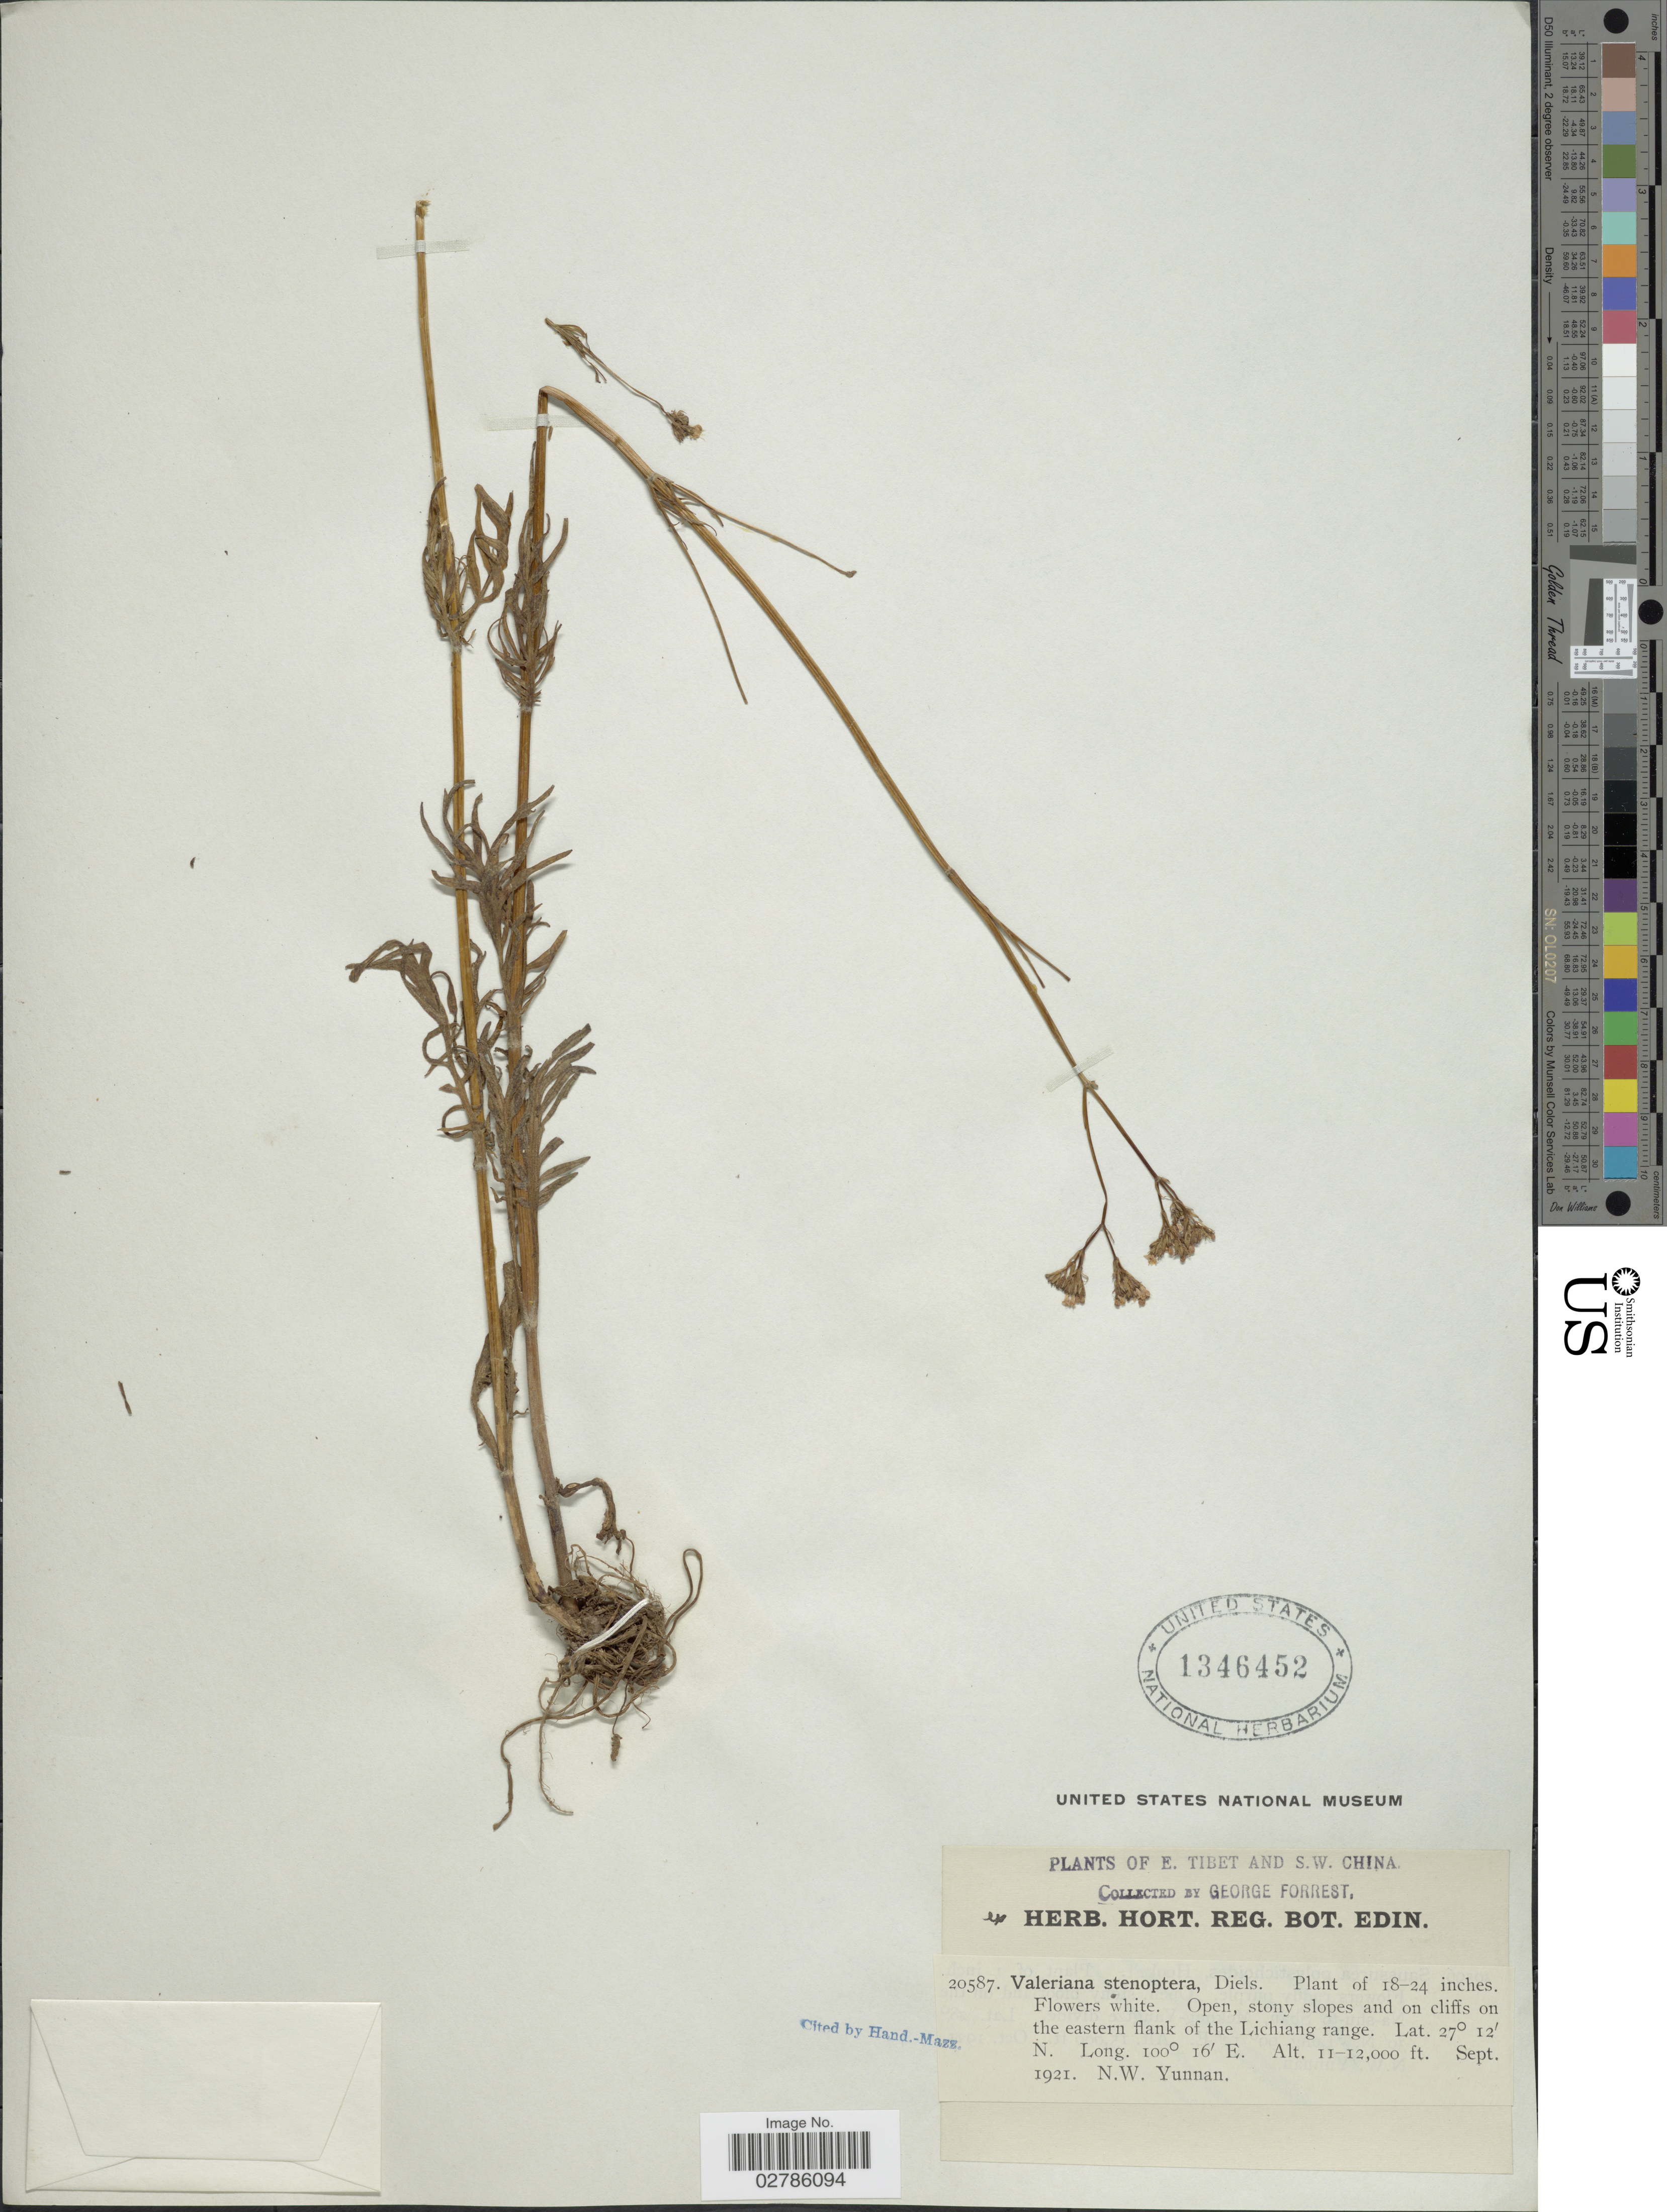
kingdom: Plantae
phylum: Tracheophyta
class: Magnoliopsida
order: Dipsacales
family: Caprifoliaceae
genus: Valeriana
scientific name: Valeriana stenoptera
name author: Diels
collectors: G. Forrest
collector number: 20587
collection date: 1921-09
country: China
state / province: Yunnan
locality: E. Tibet and S.W. China. Open, stony slopes and on cliffs on the eastern flank of the Lichiang range. N.W. Yunnan.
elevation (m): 3353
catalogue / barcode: US 1346452